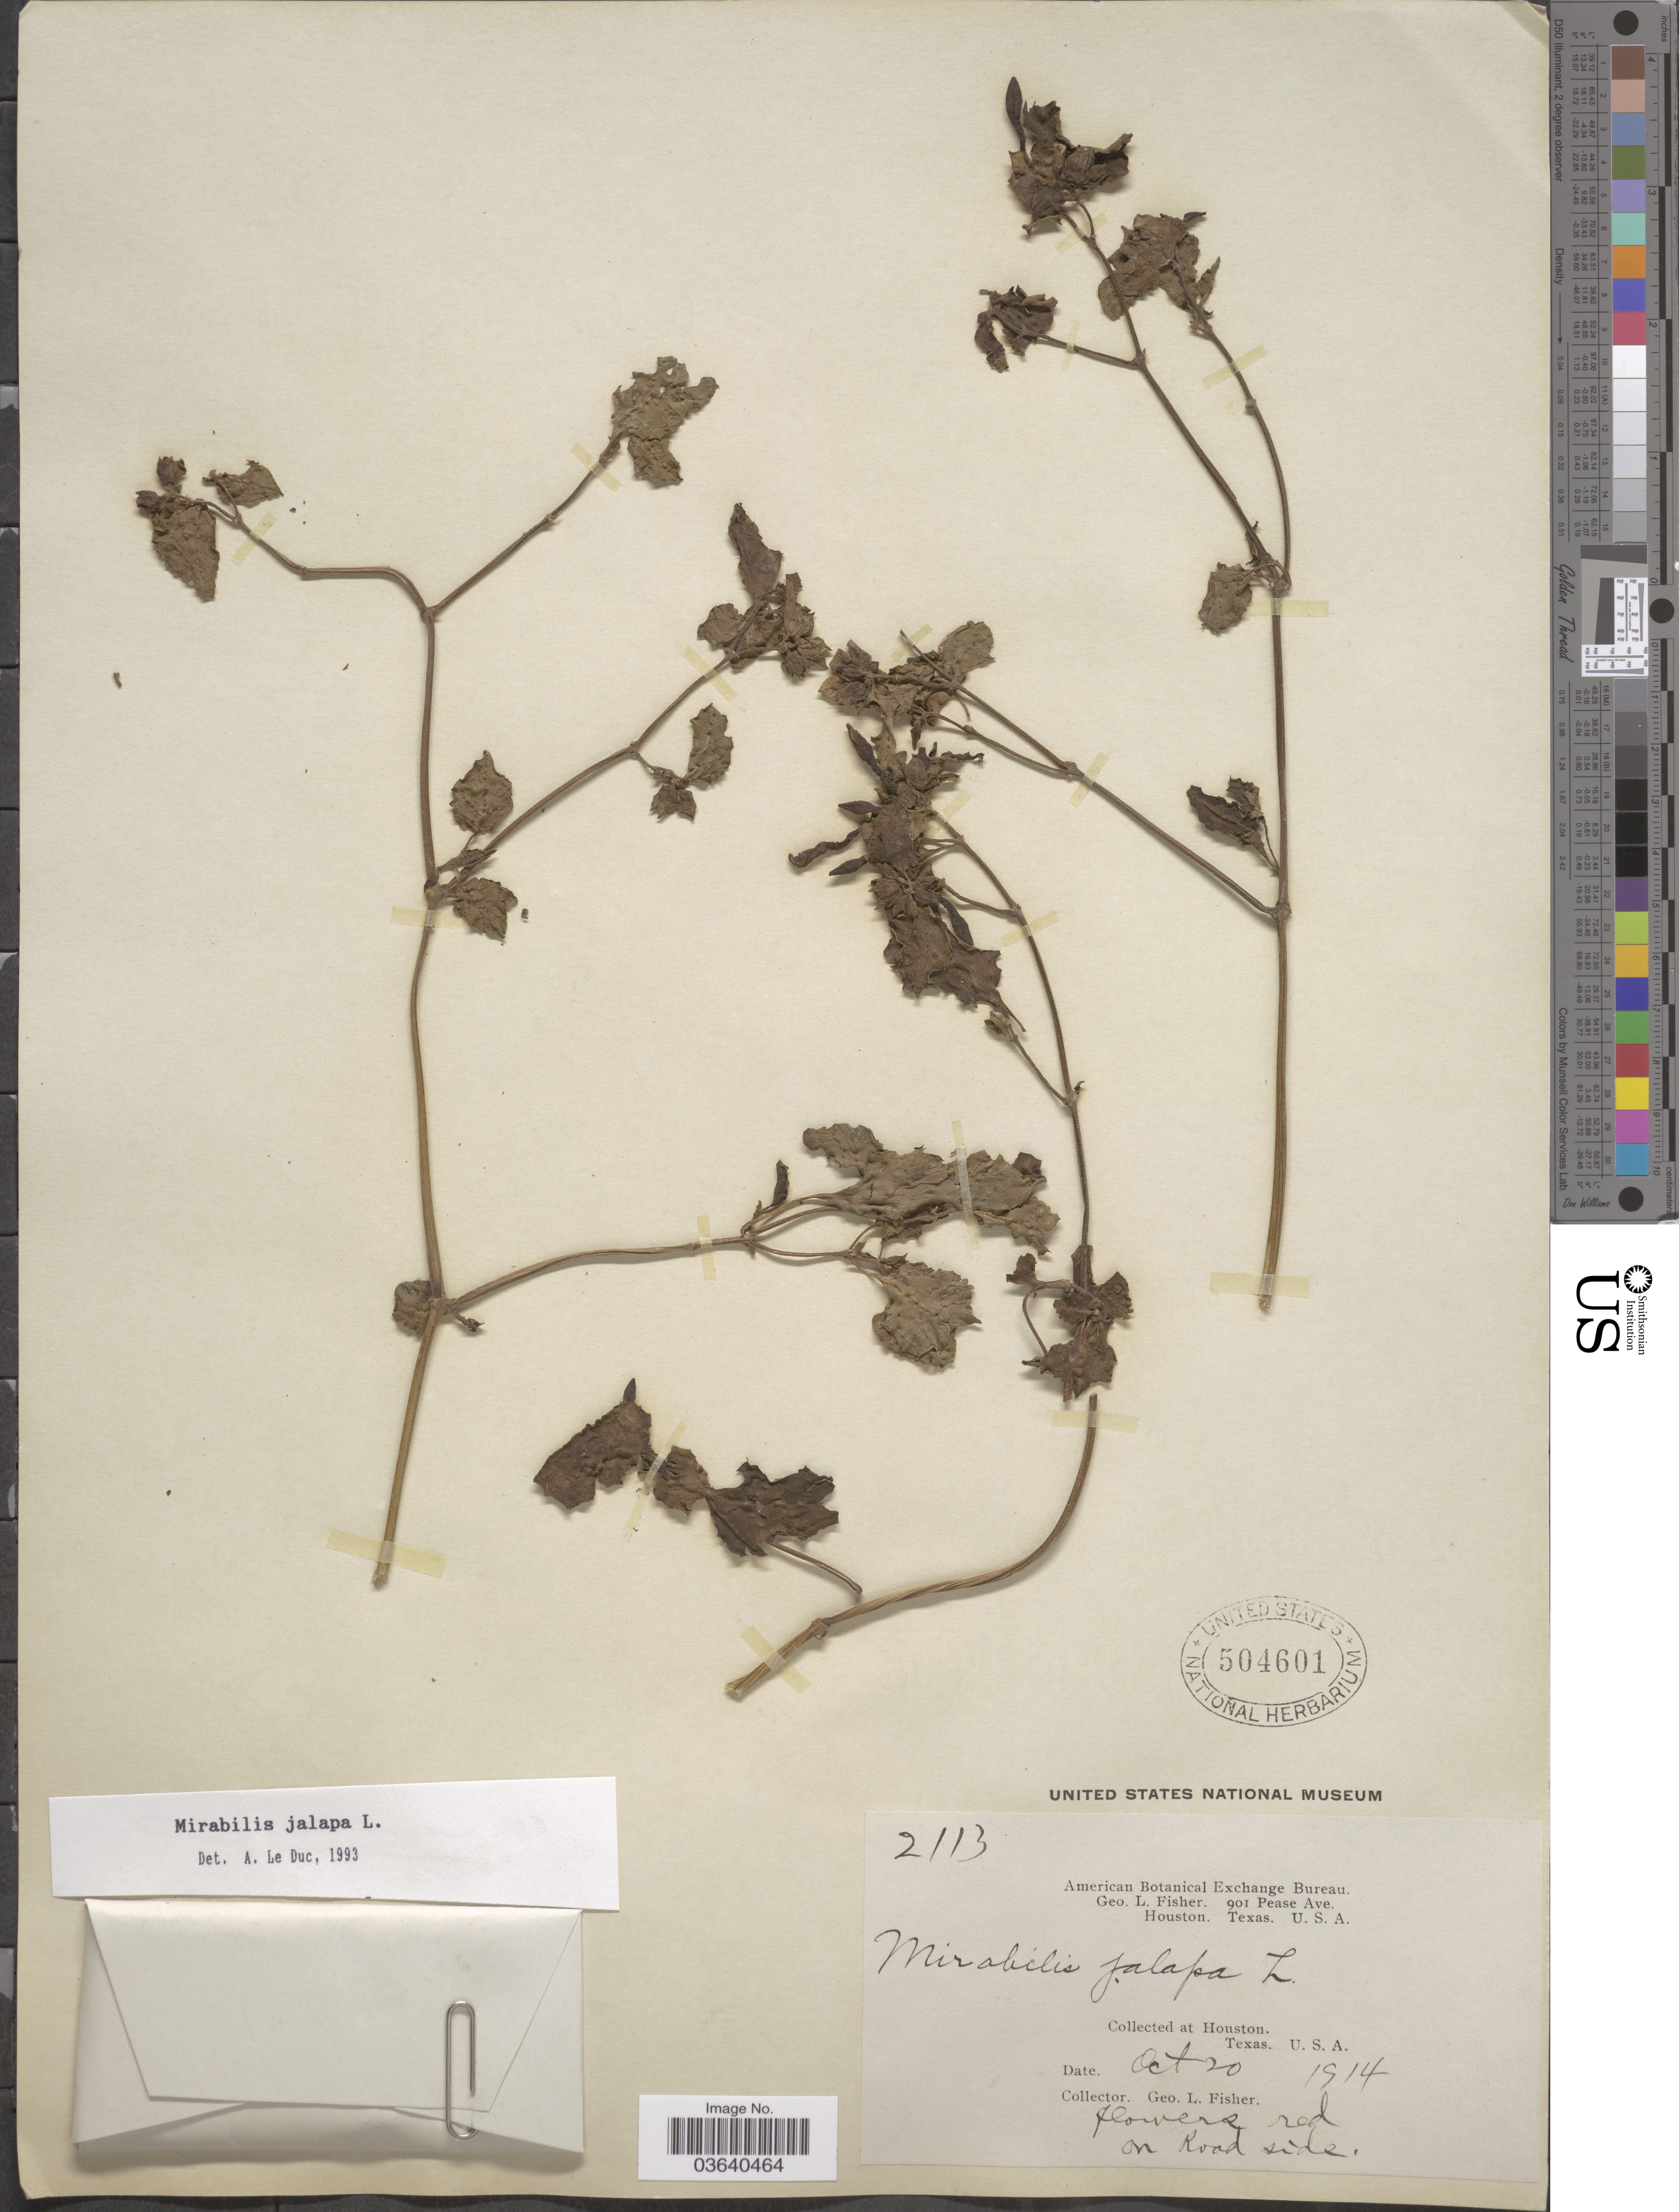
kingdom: Plantae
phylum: Tracheophyta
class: Magnoliopsida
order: Caryophyllales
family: Nyctaginaceae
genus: Mirabilis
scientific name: Mirabilis jalapa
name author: L.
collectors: G. L. Fisher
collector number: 2113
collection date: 1914-10-20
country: United States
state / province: Texas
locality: Houston.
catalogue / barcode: US 504601